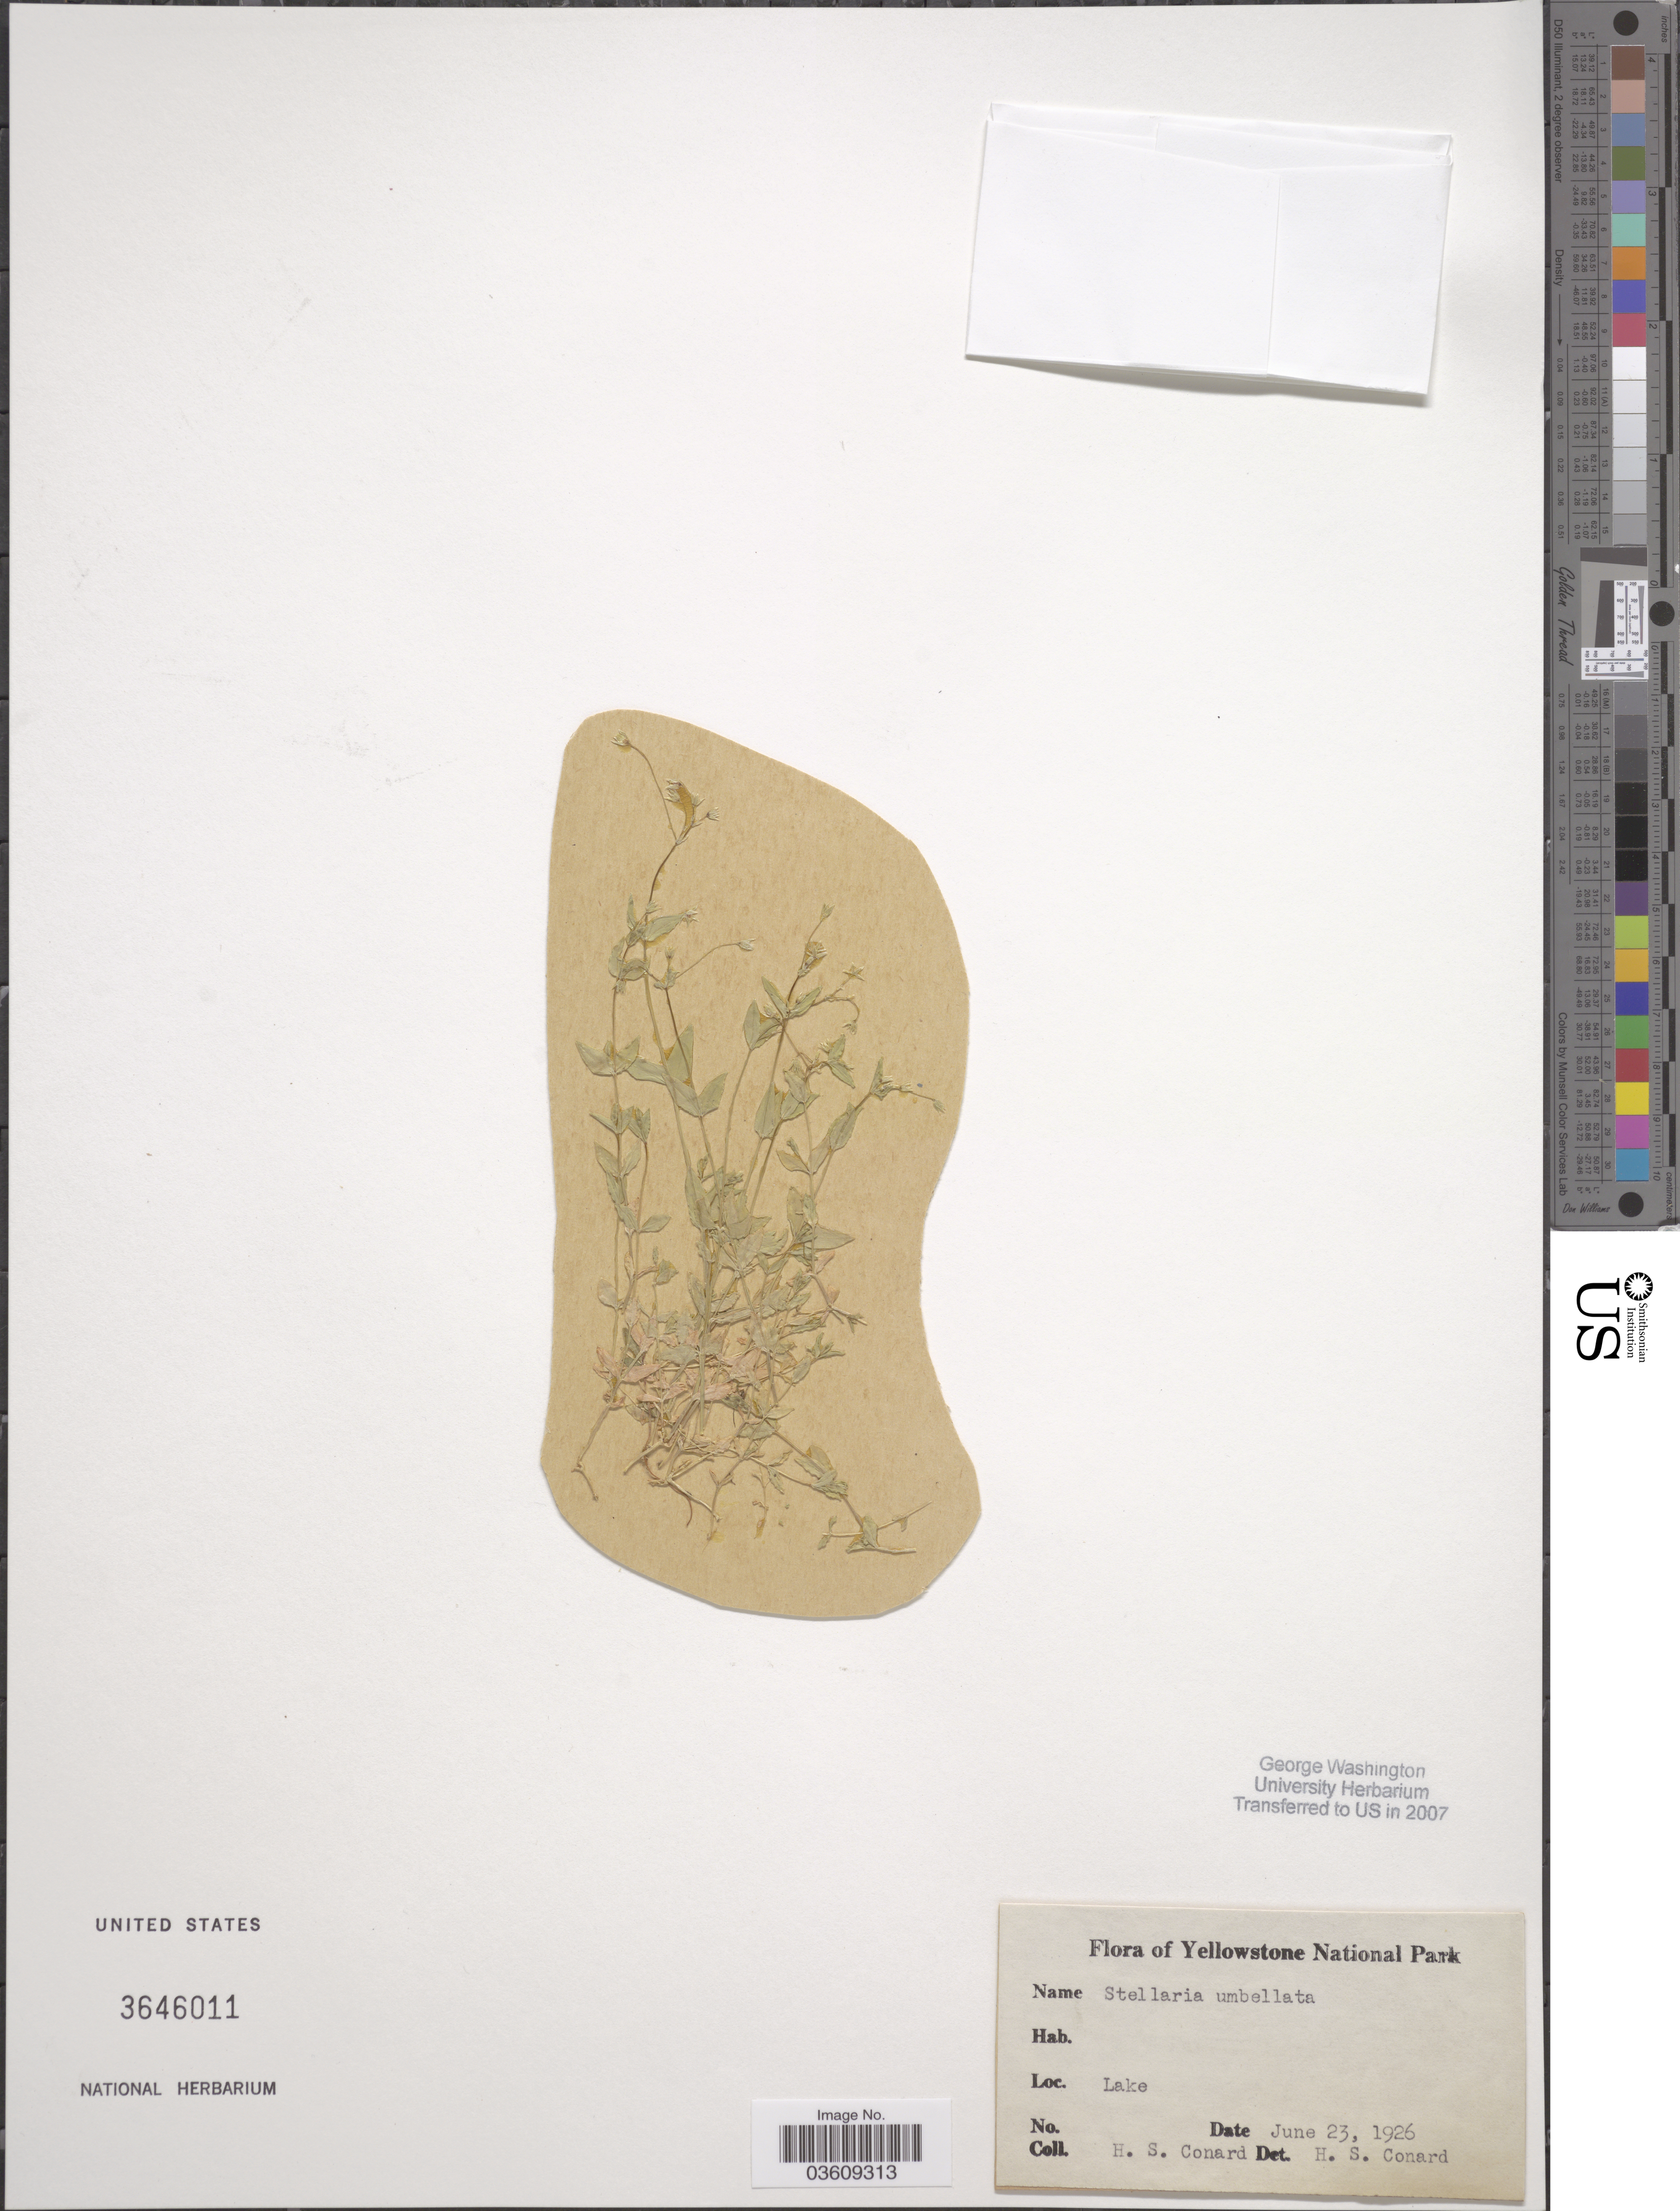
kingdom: Plantae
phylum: Tracheophyta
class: Magnoliopsida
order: Caryophyllales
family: Caryophyllaceae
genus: Stellaria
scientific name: Stellaria umbellata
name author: Turcz.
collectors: H. S. Conard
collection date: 1926-06-23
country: United States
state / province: Wyoming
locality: Yellowstone National Park. Lake.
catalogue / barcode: US 3646011